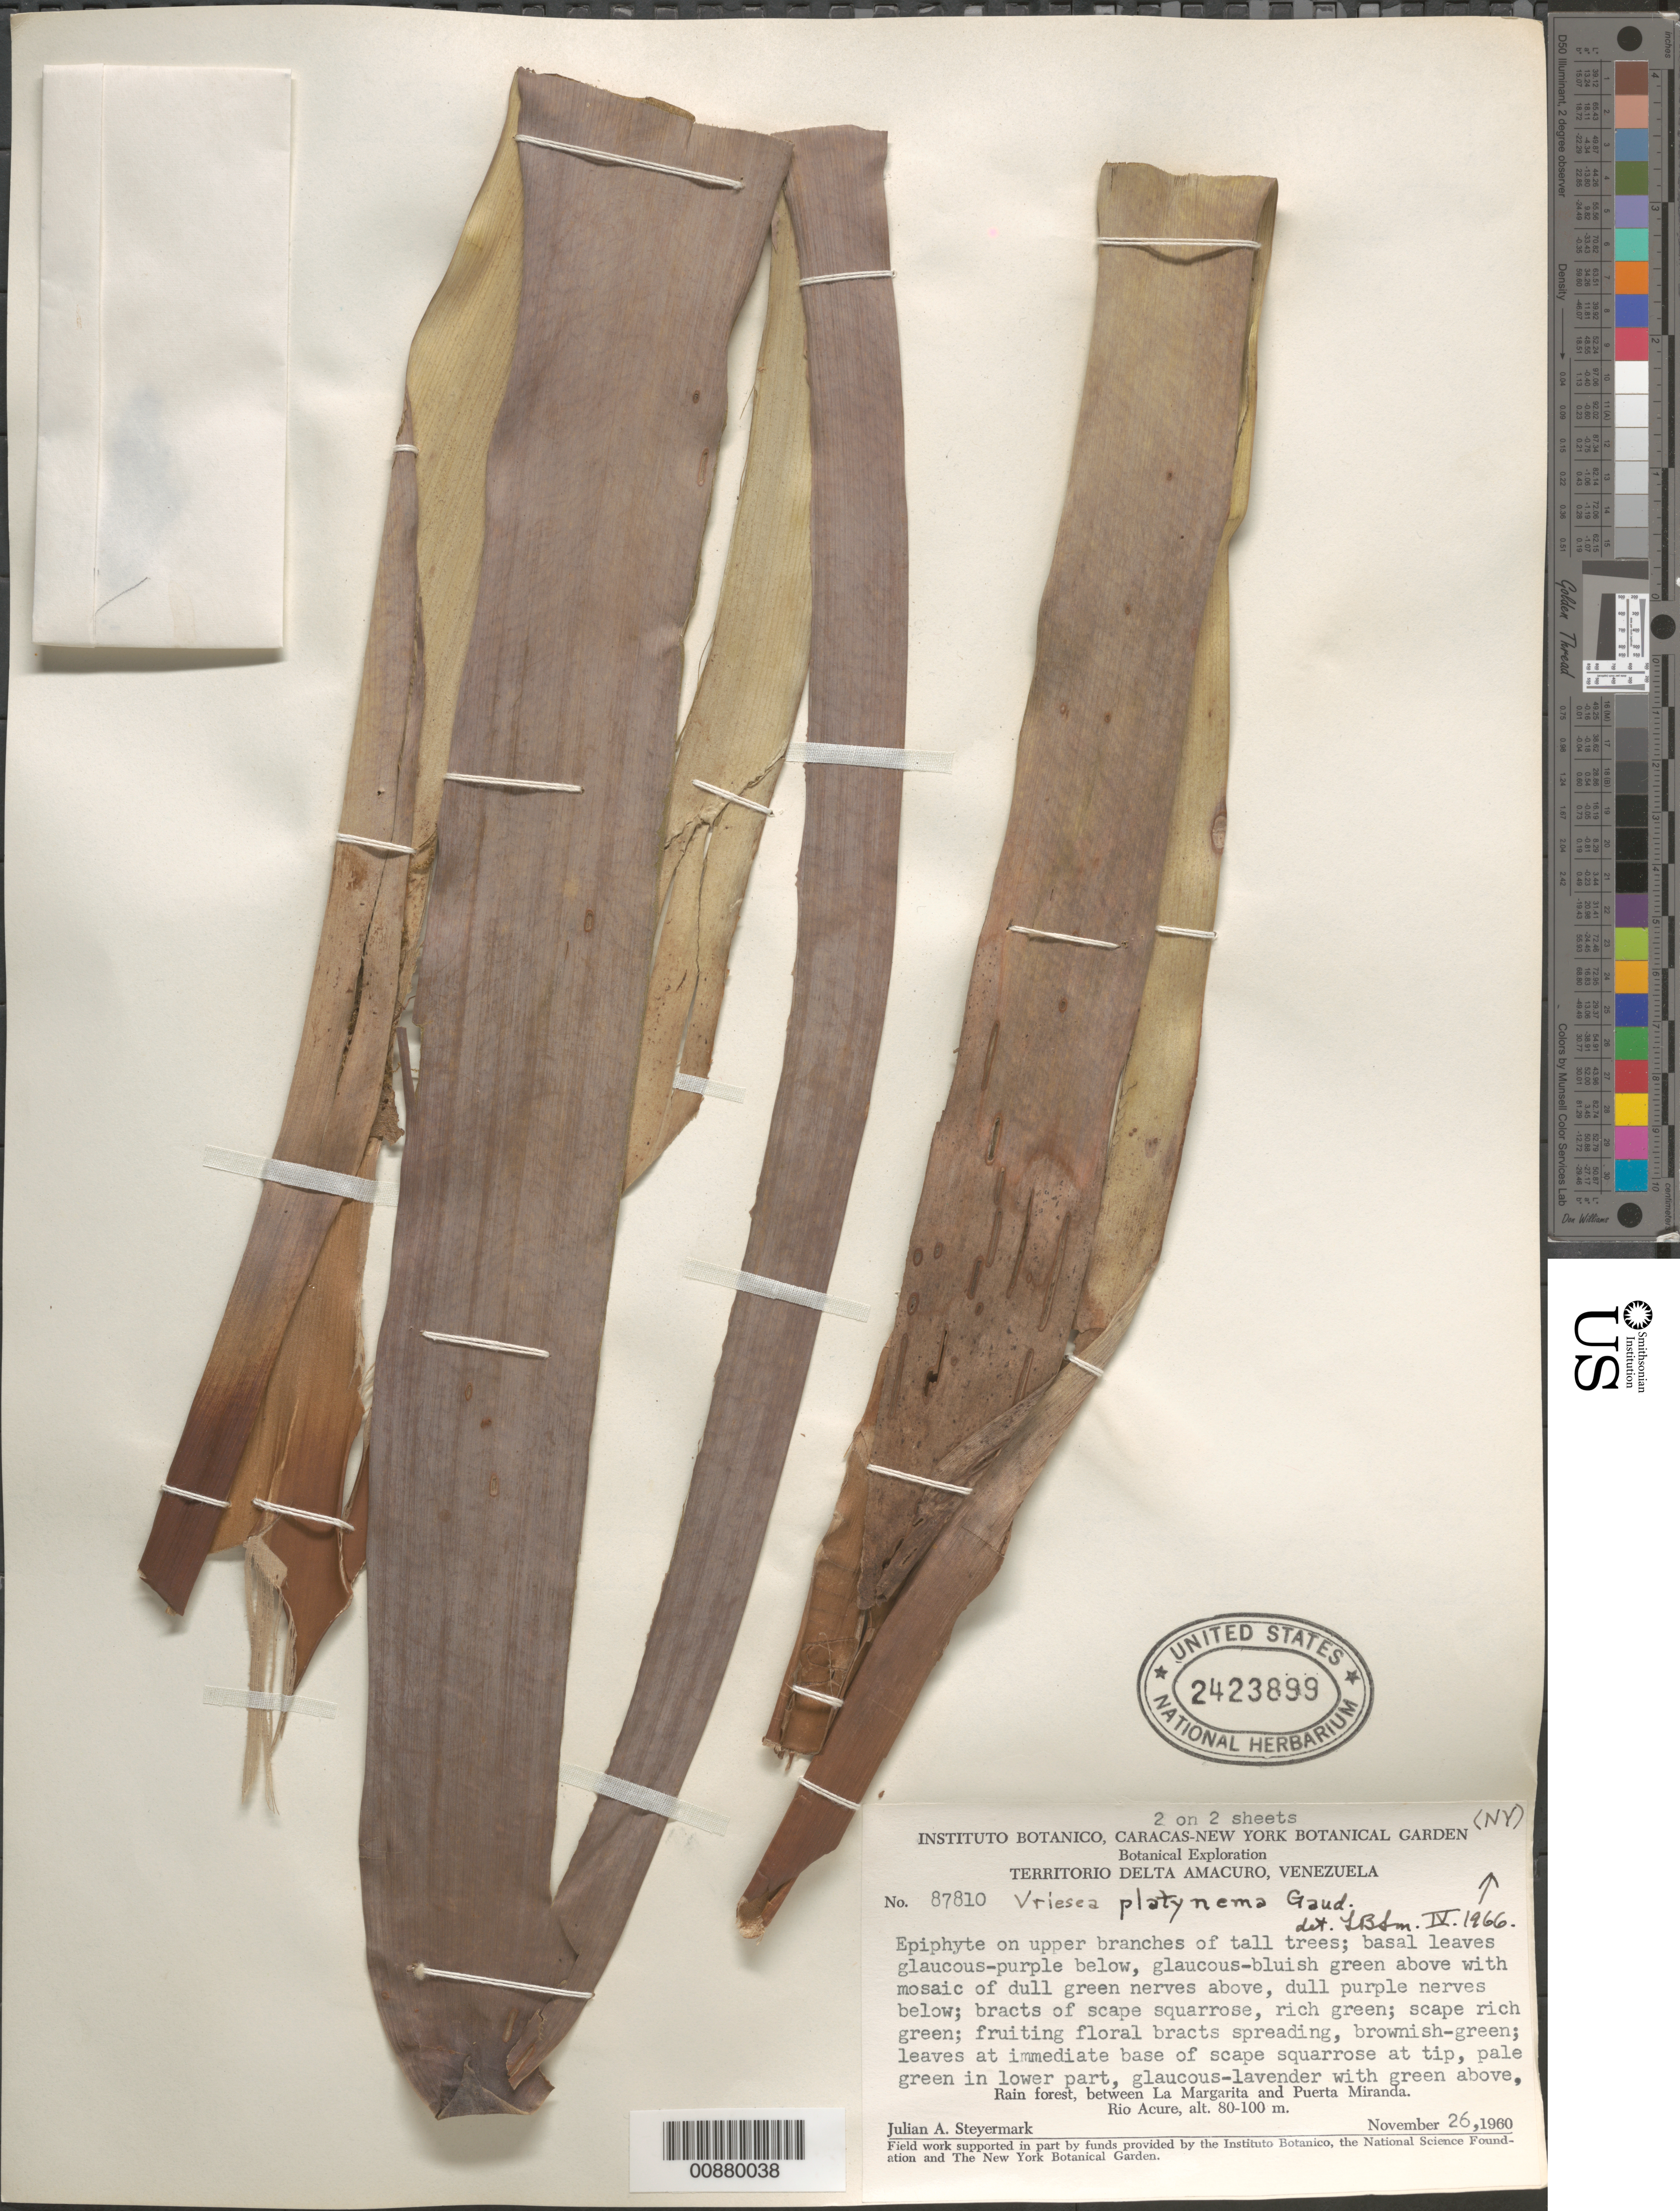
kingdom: Plantae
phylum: Tracheophyta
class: Liliopsida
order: Poales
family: Bromeliaceae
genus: Vriesea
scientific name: Vriesea platynema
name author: Gaudich.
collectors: J. Steyermark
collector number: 87810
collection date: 1960-11-26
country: Venezuela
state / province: Delta Amacuro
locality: Territorio Delta Amacuro. Rain forest, between La Margarita and Puerta Miranda. Rio Acure.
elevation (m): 80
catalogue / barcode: US 2423899